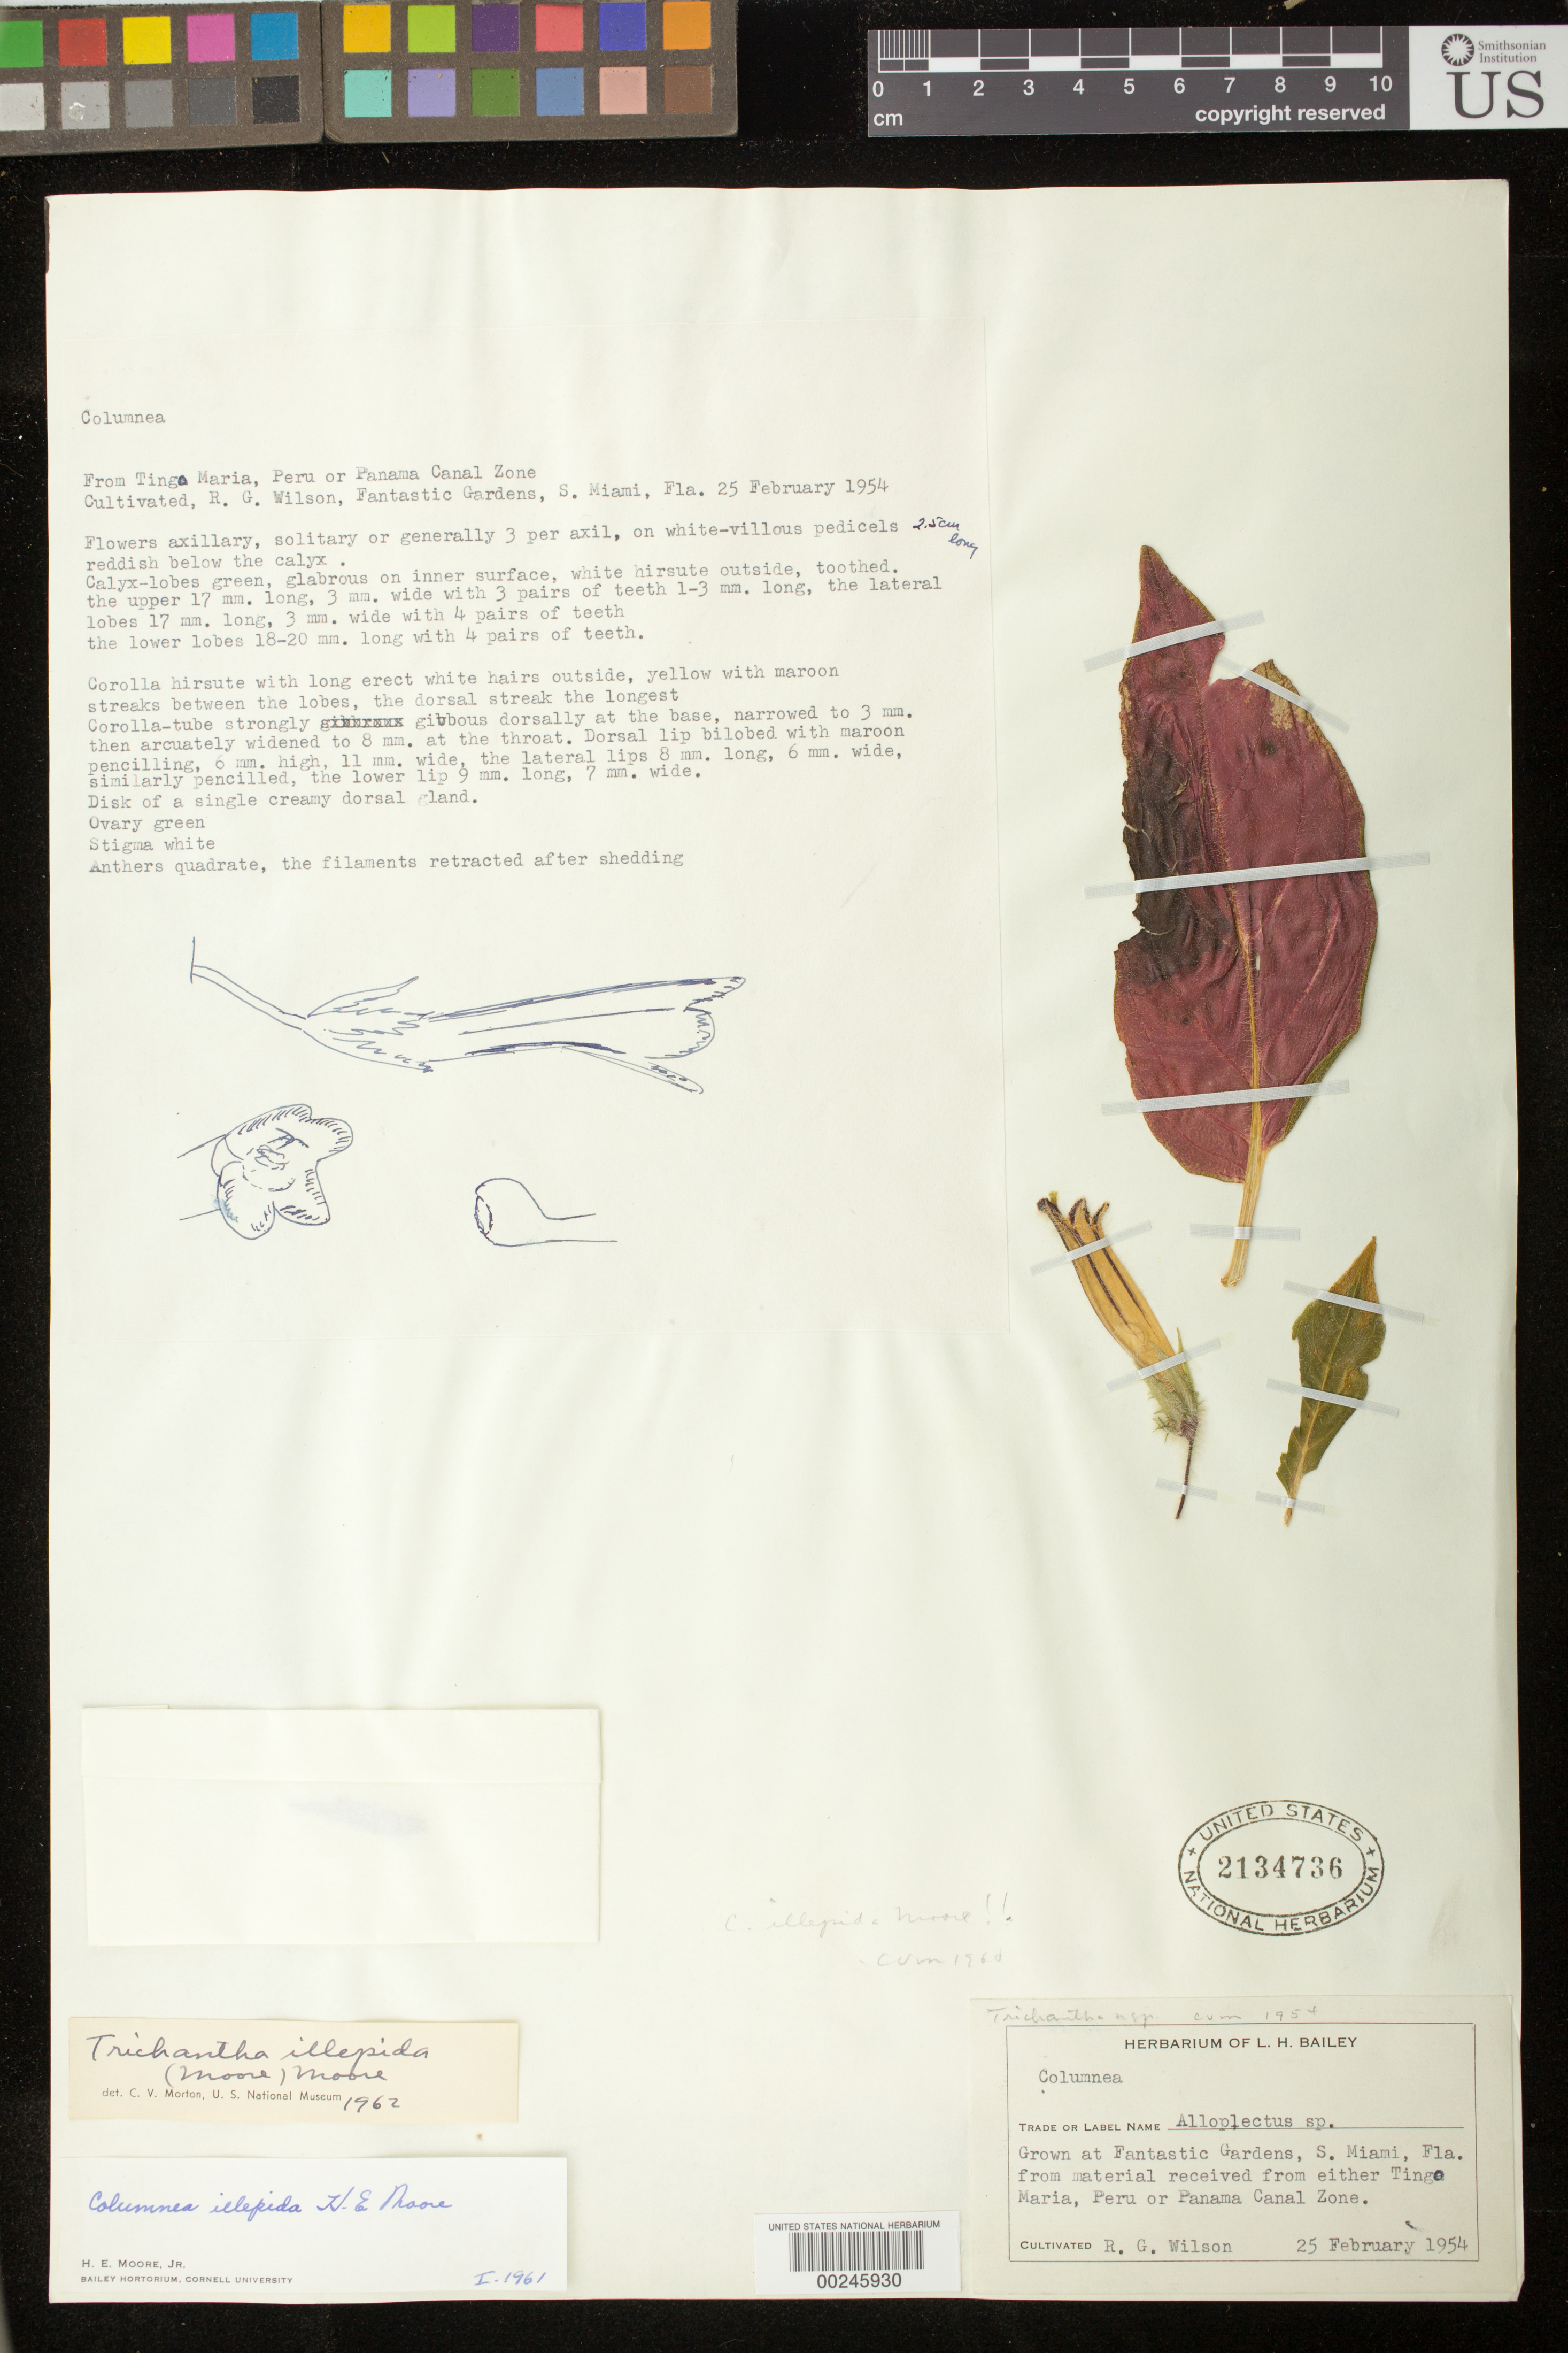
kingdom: Plantae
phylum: Tracheophyta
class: Magnoliopsida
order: Lamiales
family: Gesneriaceae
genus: Columnea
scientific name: Columnea purpureovittata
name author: (Wiehler) B.D. Morley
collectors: R. G. Wilson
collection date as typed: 25 Feb 1954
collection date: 1954-02-25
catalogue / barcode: US 2134736